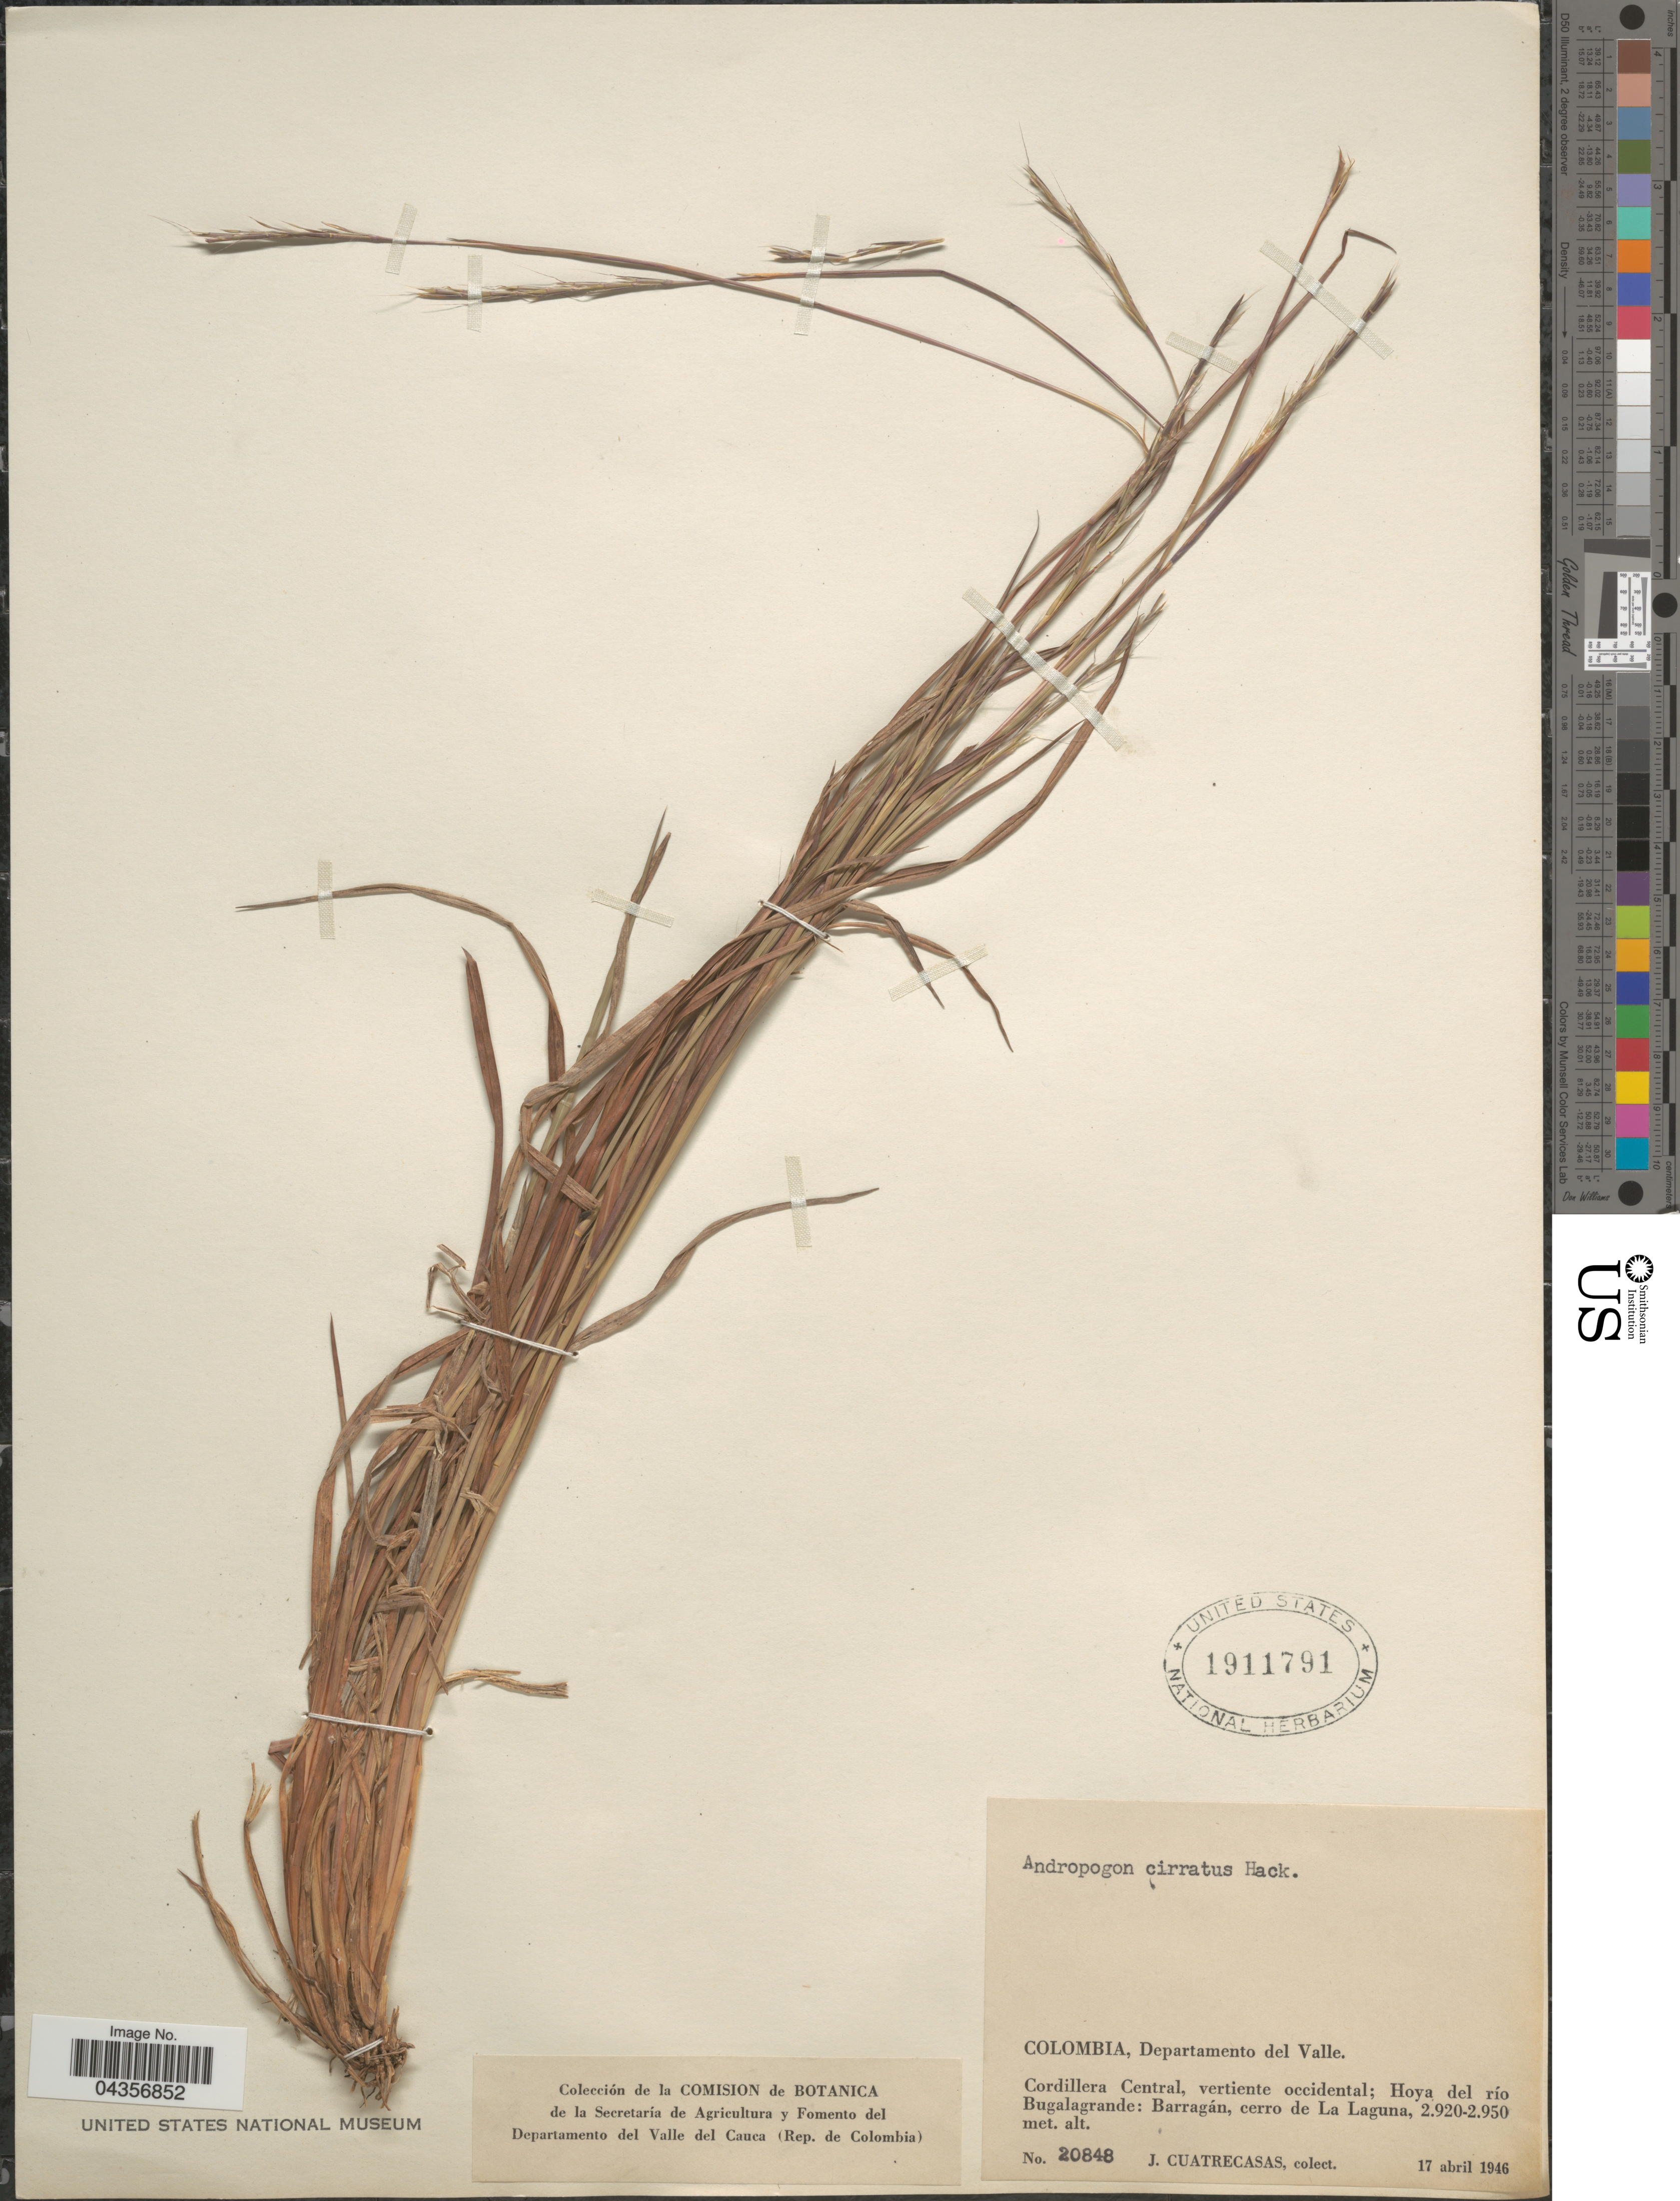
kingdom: Plantae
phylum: Tracheophyta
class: Liliopsida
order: Poales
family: Poaceae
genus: Schizachyrium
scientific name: Schizachyrium sanguineum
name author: (Retz.) Alston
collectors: J. Cuatrecasas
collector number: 20848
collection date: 1946-04-17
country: Colombia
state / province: Valle del Cauca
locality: Departamento del Valle. Cordillera Central, vertiente occidental; Hoya del río Bugalagrande: Barragán, cerro de La Laguna.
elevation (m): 2920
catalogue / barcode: US 1911791